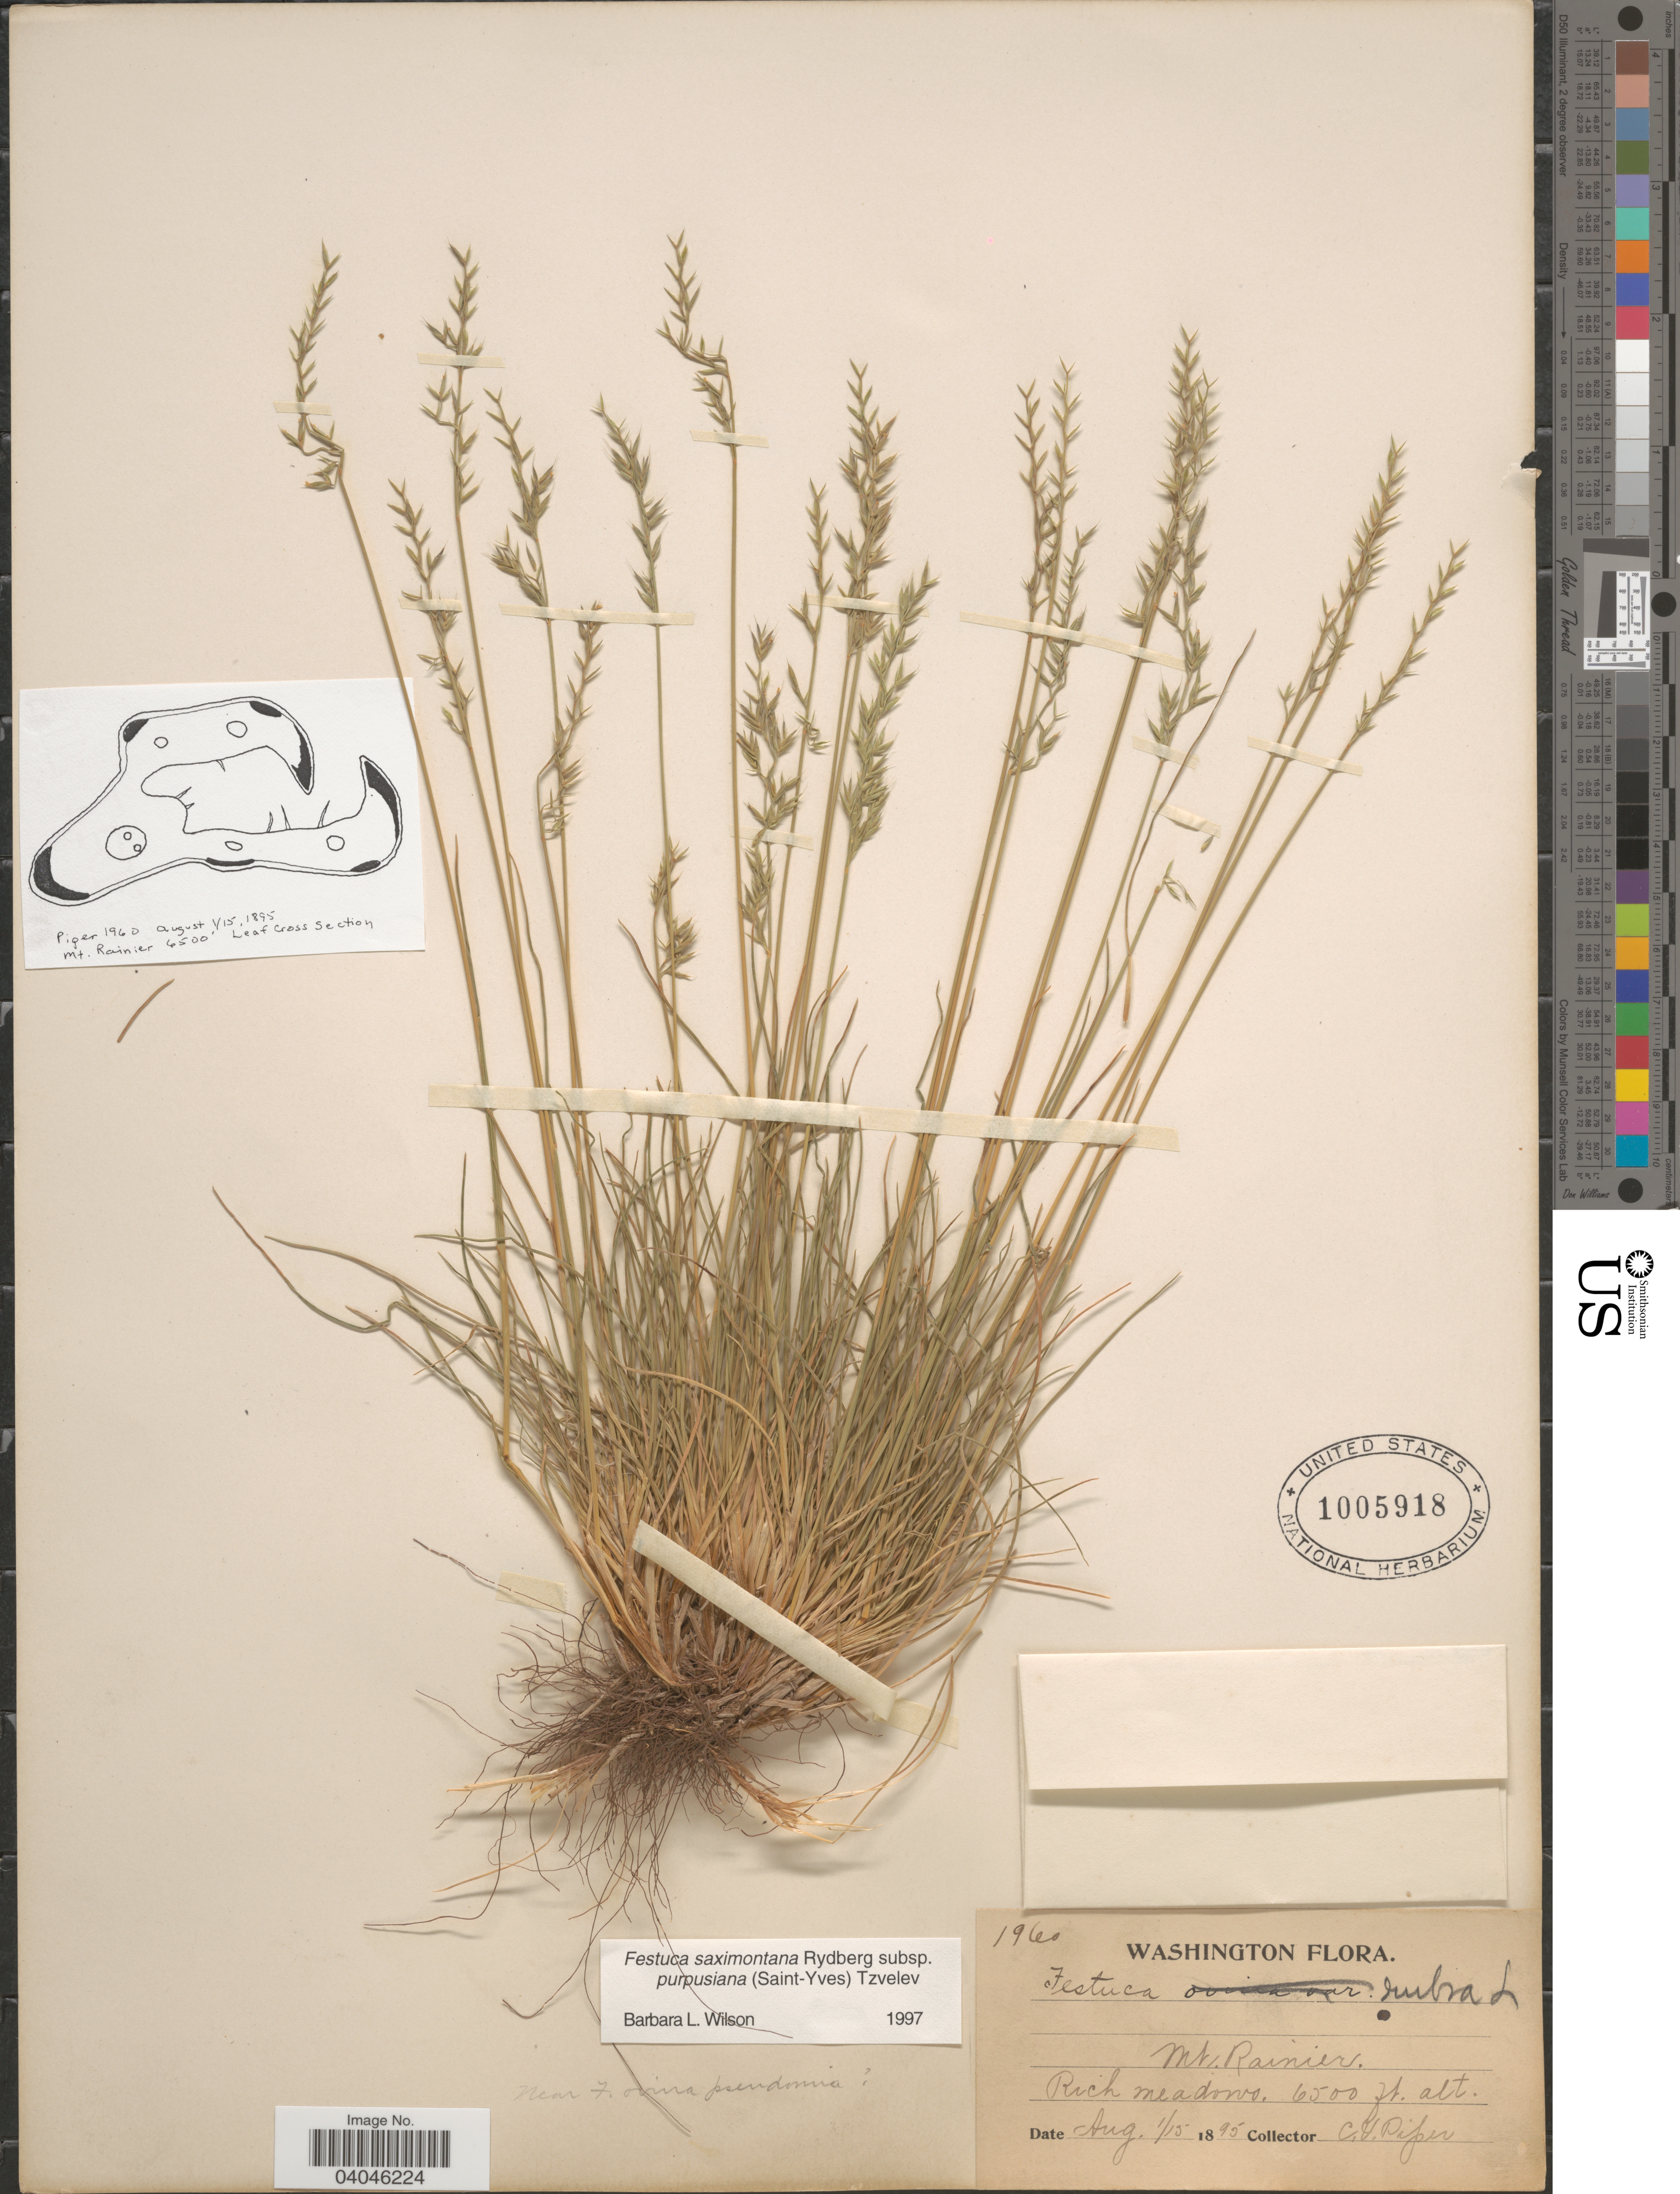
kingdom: Plantae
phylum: Tracheophyta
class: Liliopsida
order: Poales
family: Poaceae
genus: Festuca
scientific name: Festuca saximontana var. purpusiana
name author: (St.-Yves) Fred. & Pavlick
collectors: C. V. Piper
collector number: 1960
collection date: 1895-08-01/1895-08-15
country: United States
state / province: Washington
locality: Mt. Rainier. Rich meadows.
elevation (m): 1981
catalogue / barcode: US 1005918